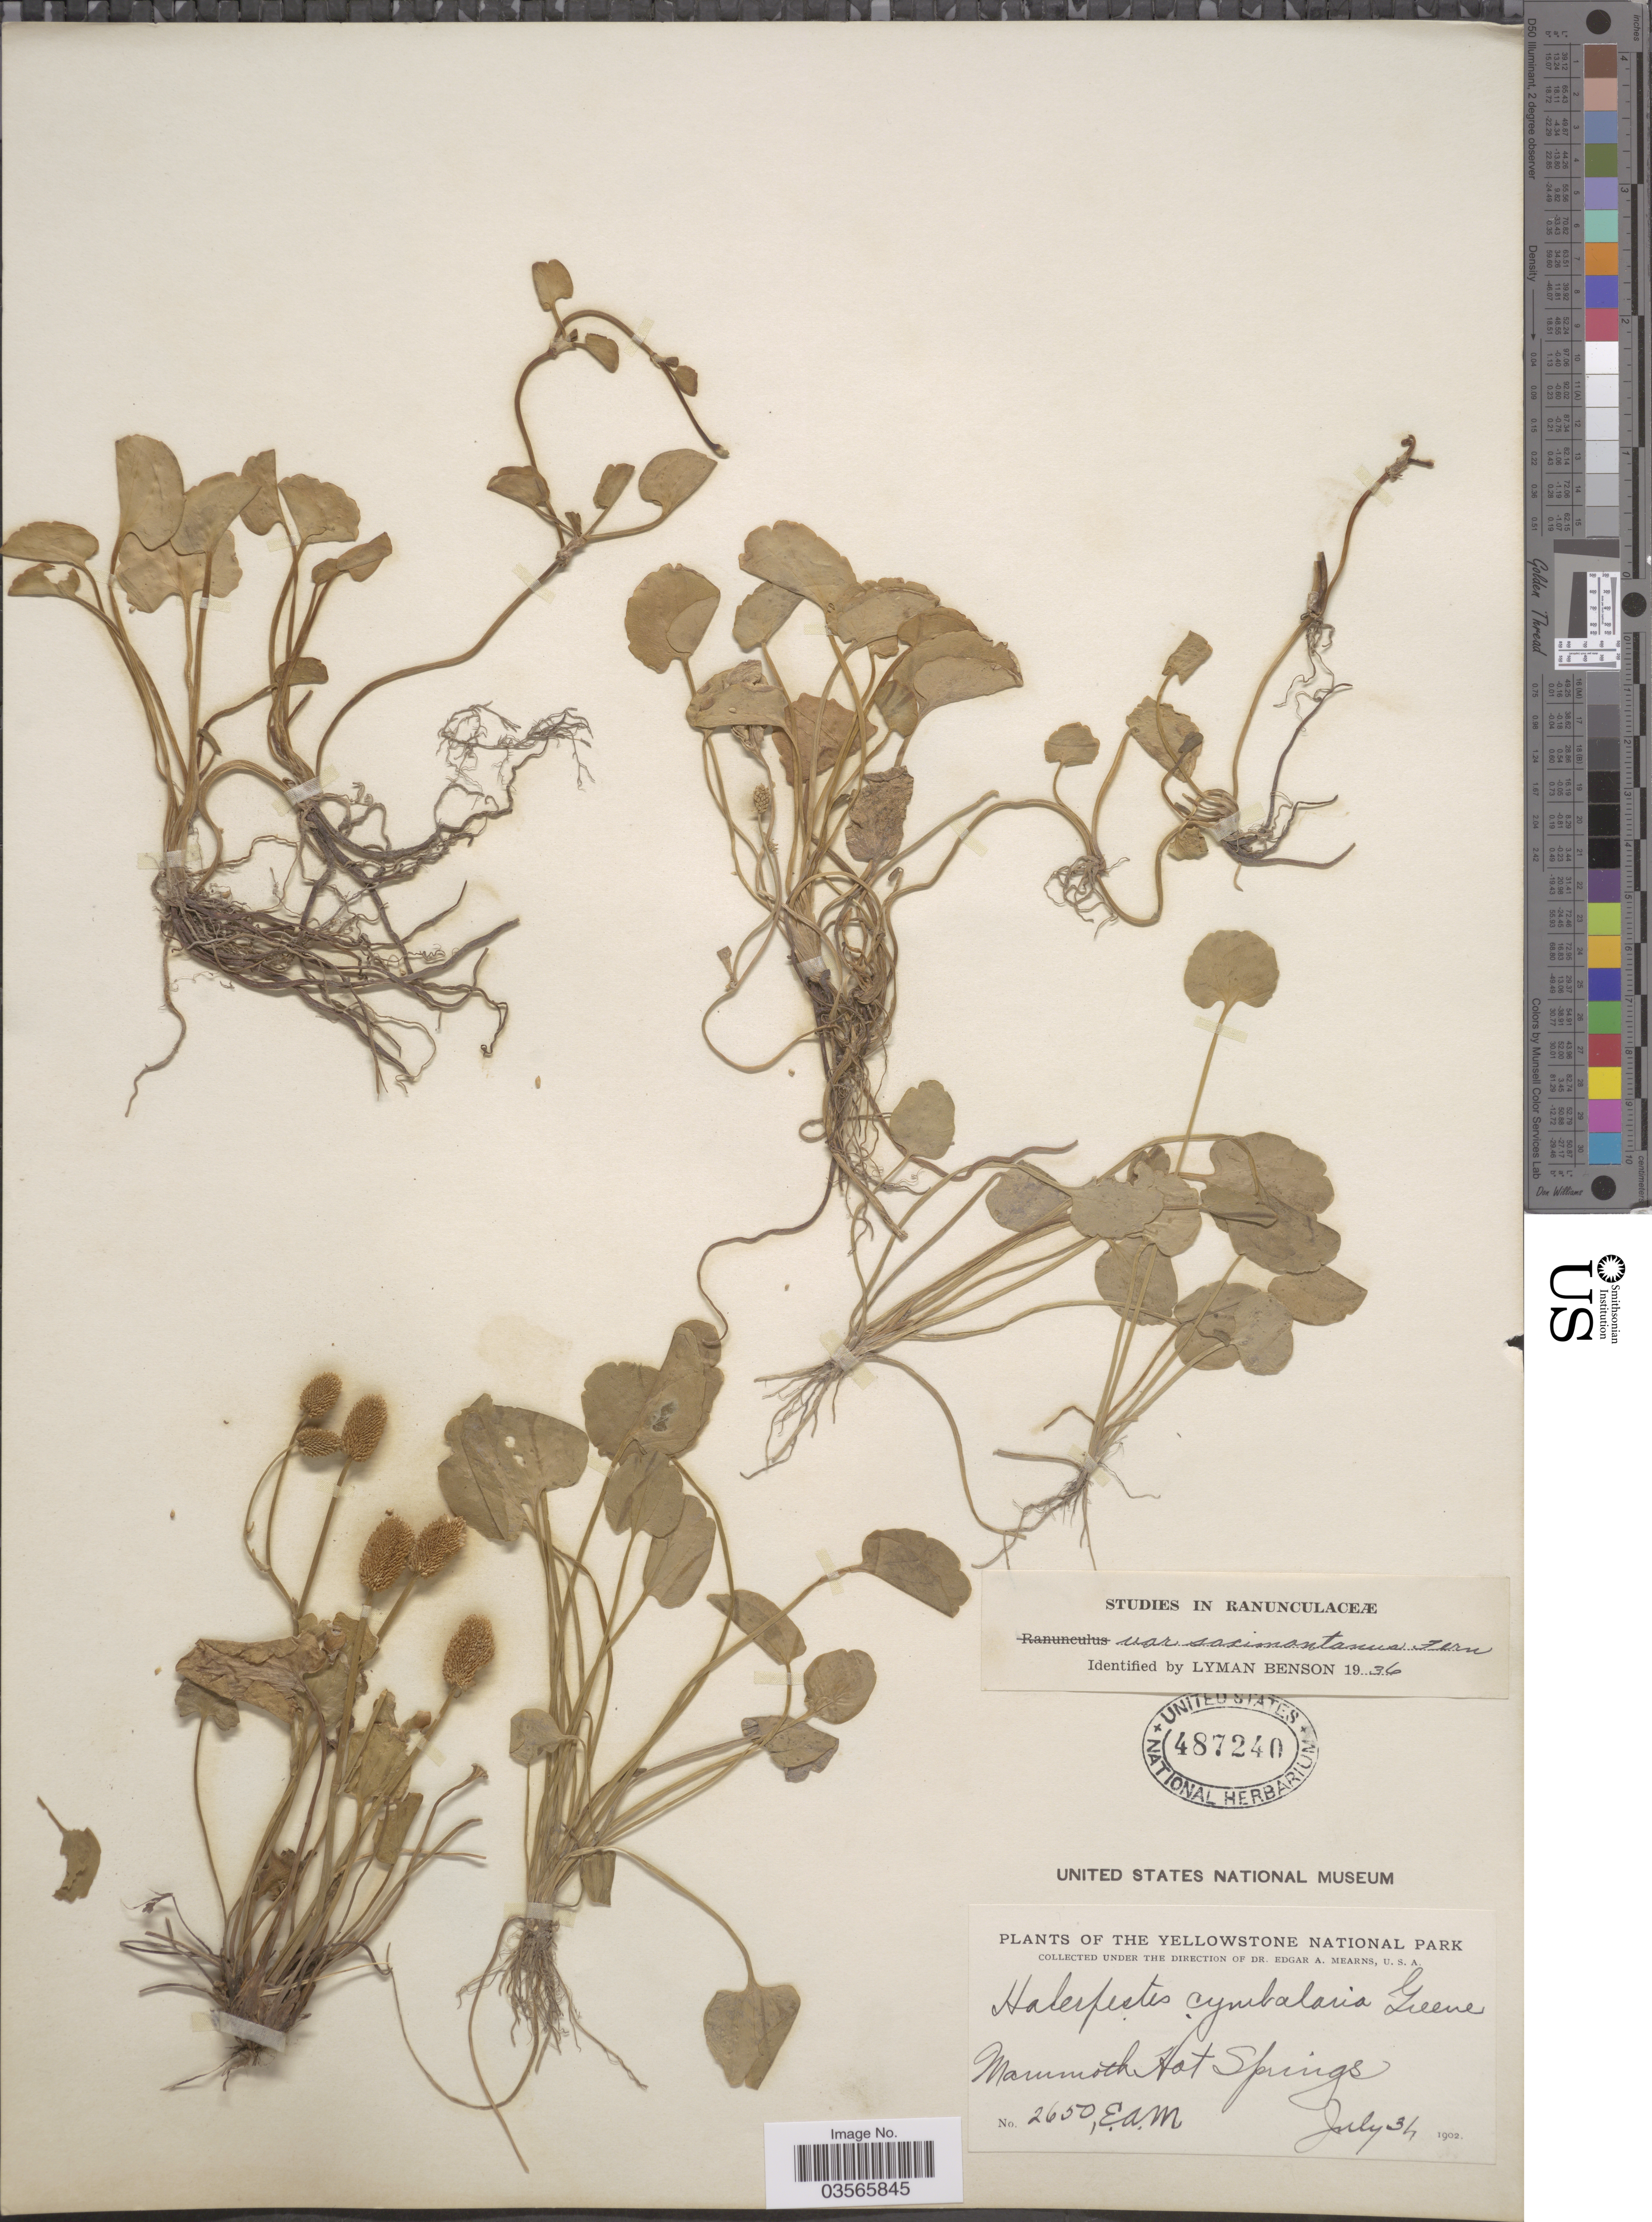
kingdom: Plantae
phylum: Tracheophyta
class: Magnoliopsida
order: Ranunculales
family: Ranunculaceae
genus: Halerpestes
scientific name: Halerpestes cymbalaria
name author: (Pursh) Greene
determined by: Strong, M. T., (US), Smithsonian Institution - National Museum of Natural History (UNITED STATES)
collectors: E. A. Mearns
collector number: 2650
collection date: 1902-07-31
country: United States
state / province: Wyoming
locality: The Yellowstone Park, Mammoth Hot Springs.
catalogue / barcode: US 487240